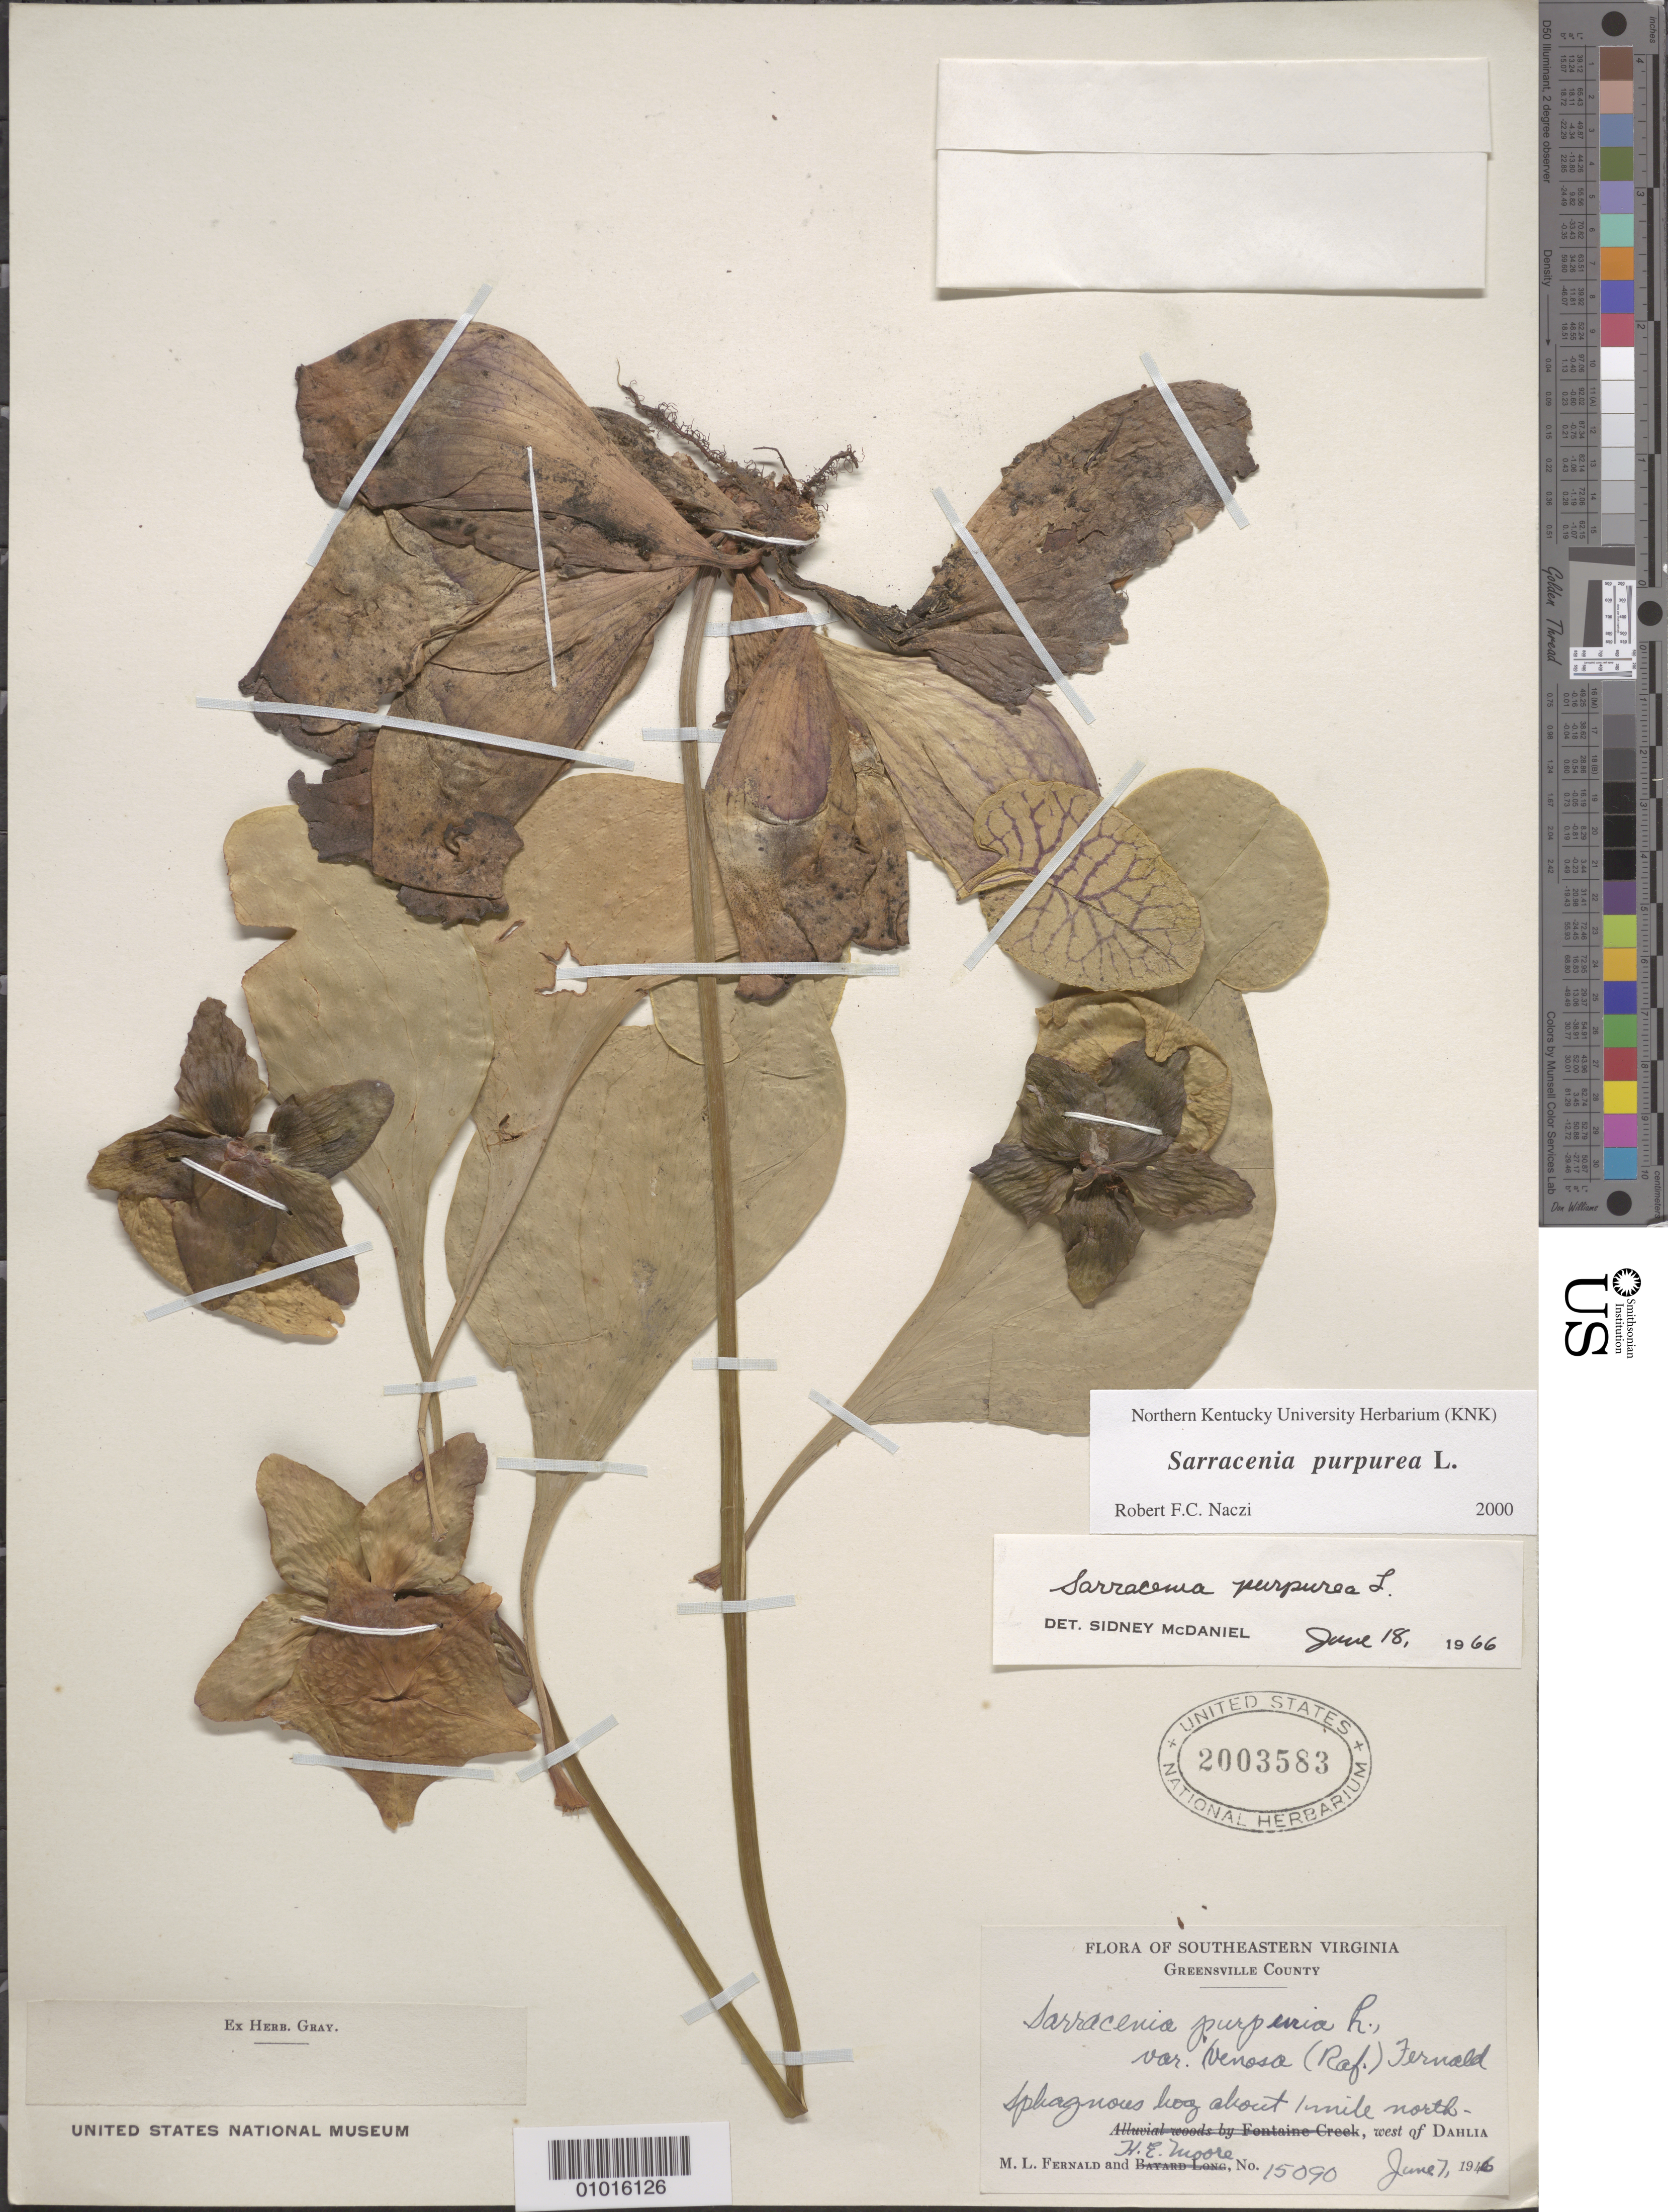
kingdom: Plantae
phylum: Tracheophyta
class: Magnoliopsida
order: Ericales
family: Sarraceniaceae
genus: Sarracenia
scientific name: Sarracenia purpurea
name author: L.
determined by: Naczi, R. F. C.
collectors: M. L. Fernald & H. E. Moore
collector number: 15090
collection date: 1946-06-07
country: United States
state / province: North Carolina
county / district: Greensville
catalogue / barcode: US 2003583